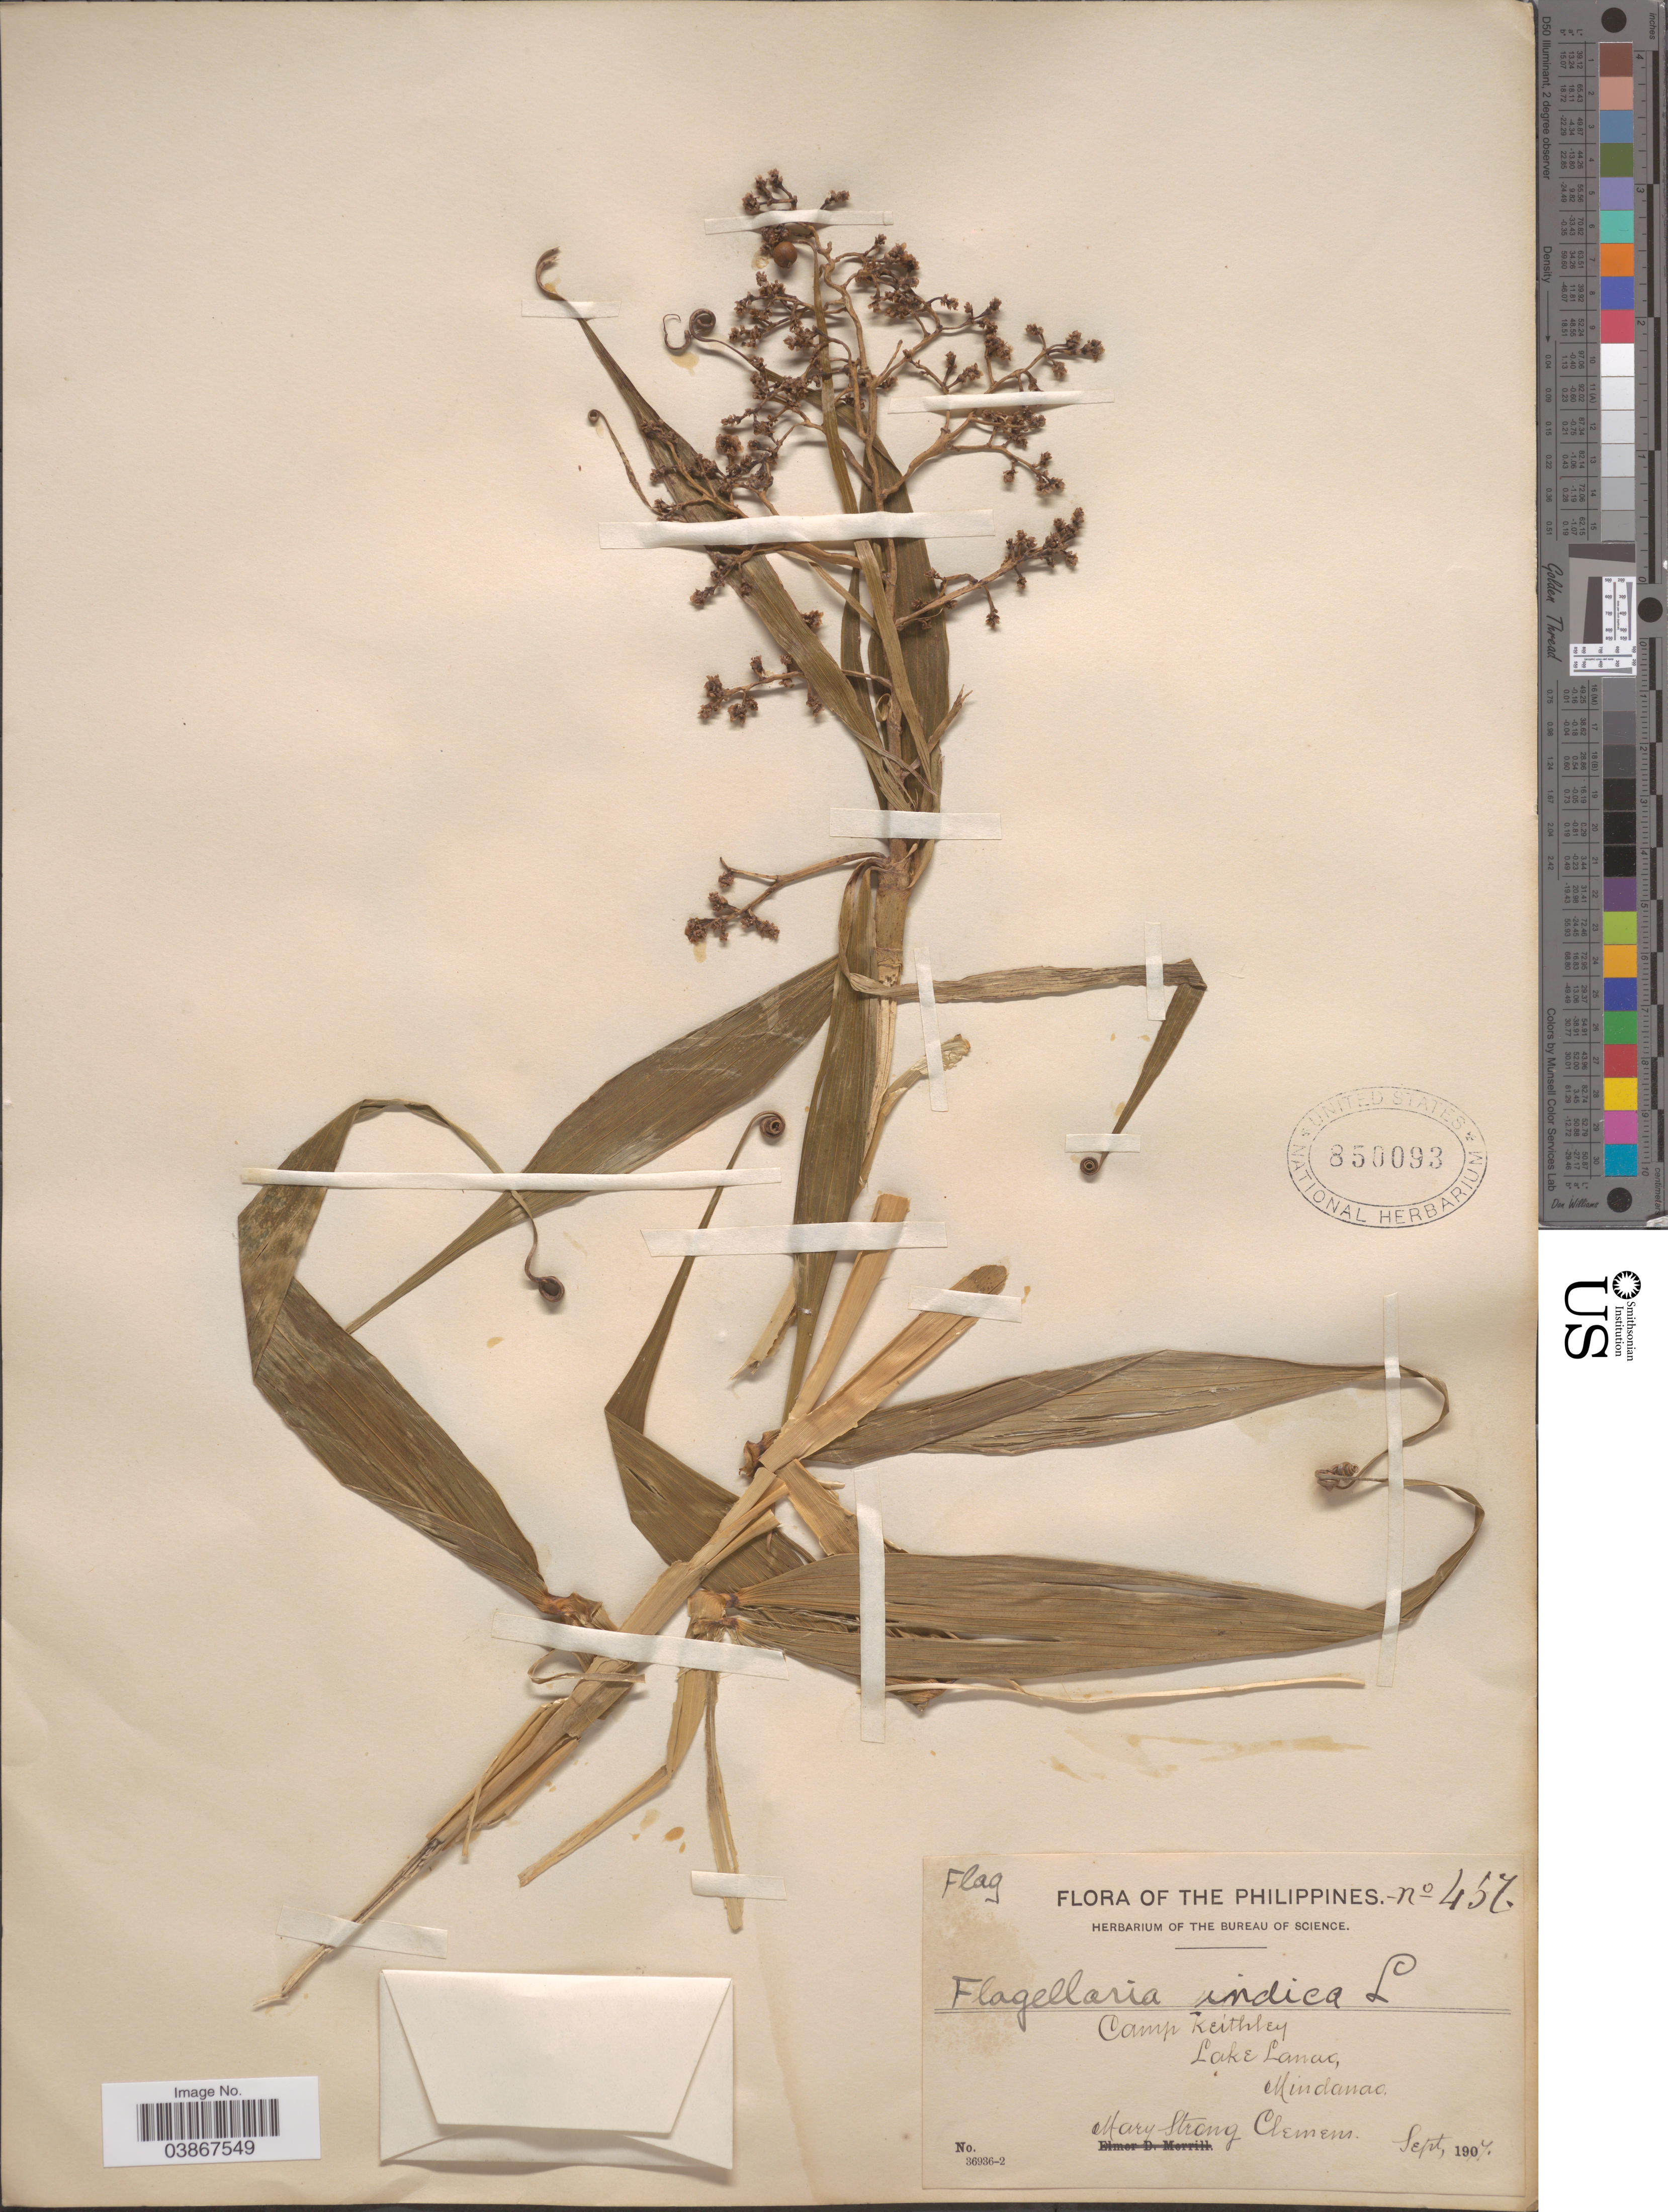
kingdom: Plantae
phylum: Tracheophyta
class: Liliopsida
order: Poales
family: Flagellariaceae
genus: Flagellaria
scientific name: Flagellaria indica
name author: L.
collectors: M. S. Clemens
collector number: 457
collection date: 1907-09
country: Philippines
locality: Camp Keithley. Lake Lanao, Mindanao.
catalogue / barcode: US 850093